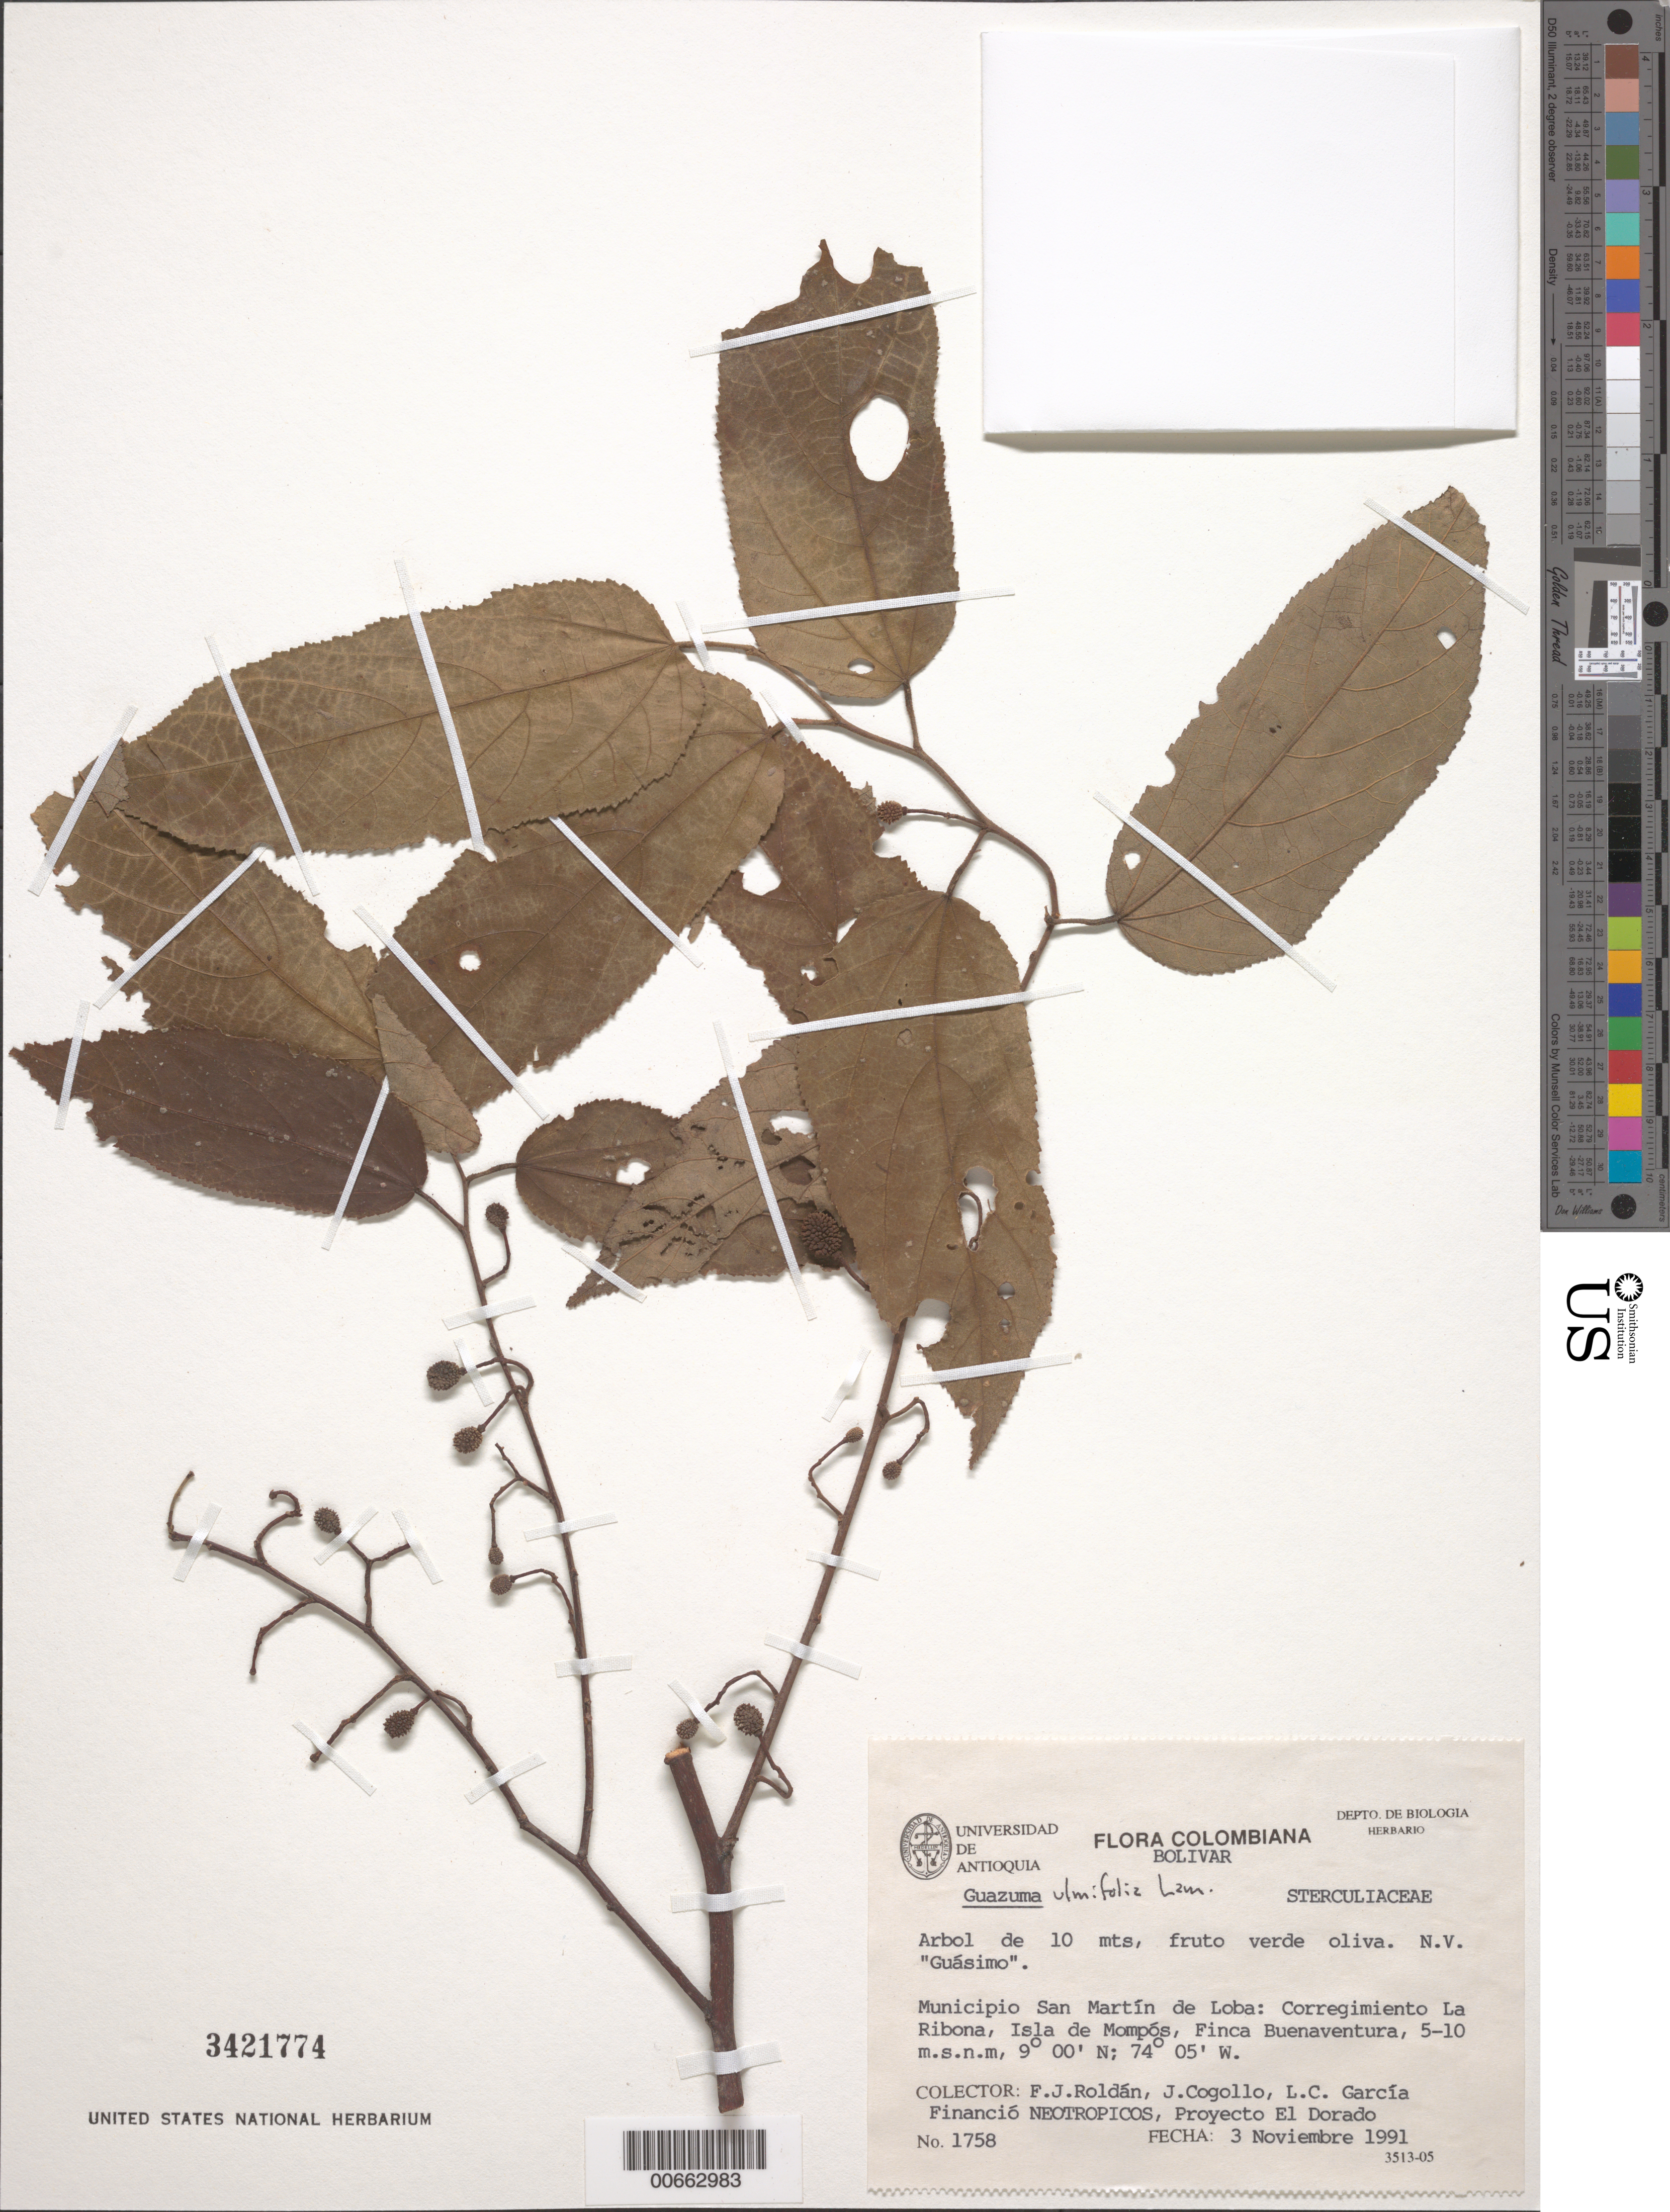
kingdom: Plantae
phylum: Tracheophyta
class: Magnoliopsida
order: Malvales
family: Malvaceae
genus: Guazuma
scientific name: Guazuma ulmifolia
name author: Lam.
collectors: F. J. Roldán, J. Cogollo & L. C. García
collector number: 1758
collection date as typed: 03 Nov 1991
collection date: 1991-11-03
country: Colombia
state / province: Bolívar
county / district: San Martín de Loba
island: Margarita Island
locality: Corregimiento La Ribona, Finca Buena Ventura. Isla de Mompos (= Isla Margarita)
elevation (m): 5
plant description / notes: Common name: Guásimo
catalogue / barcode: US 3421774